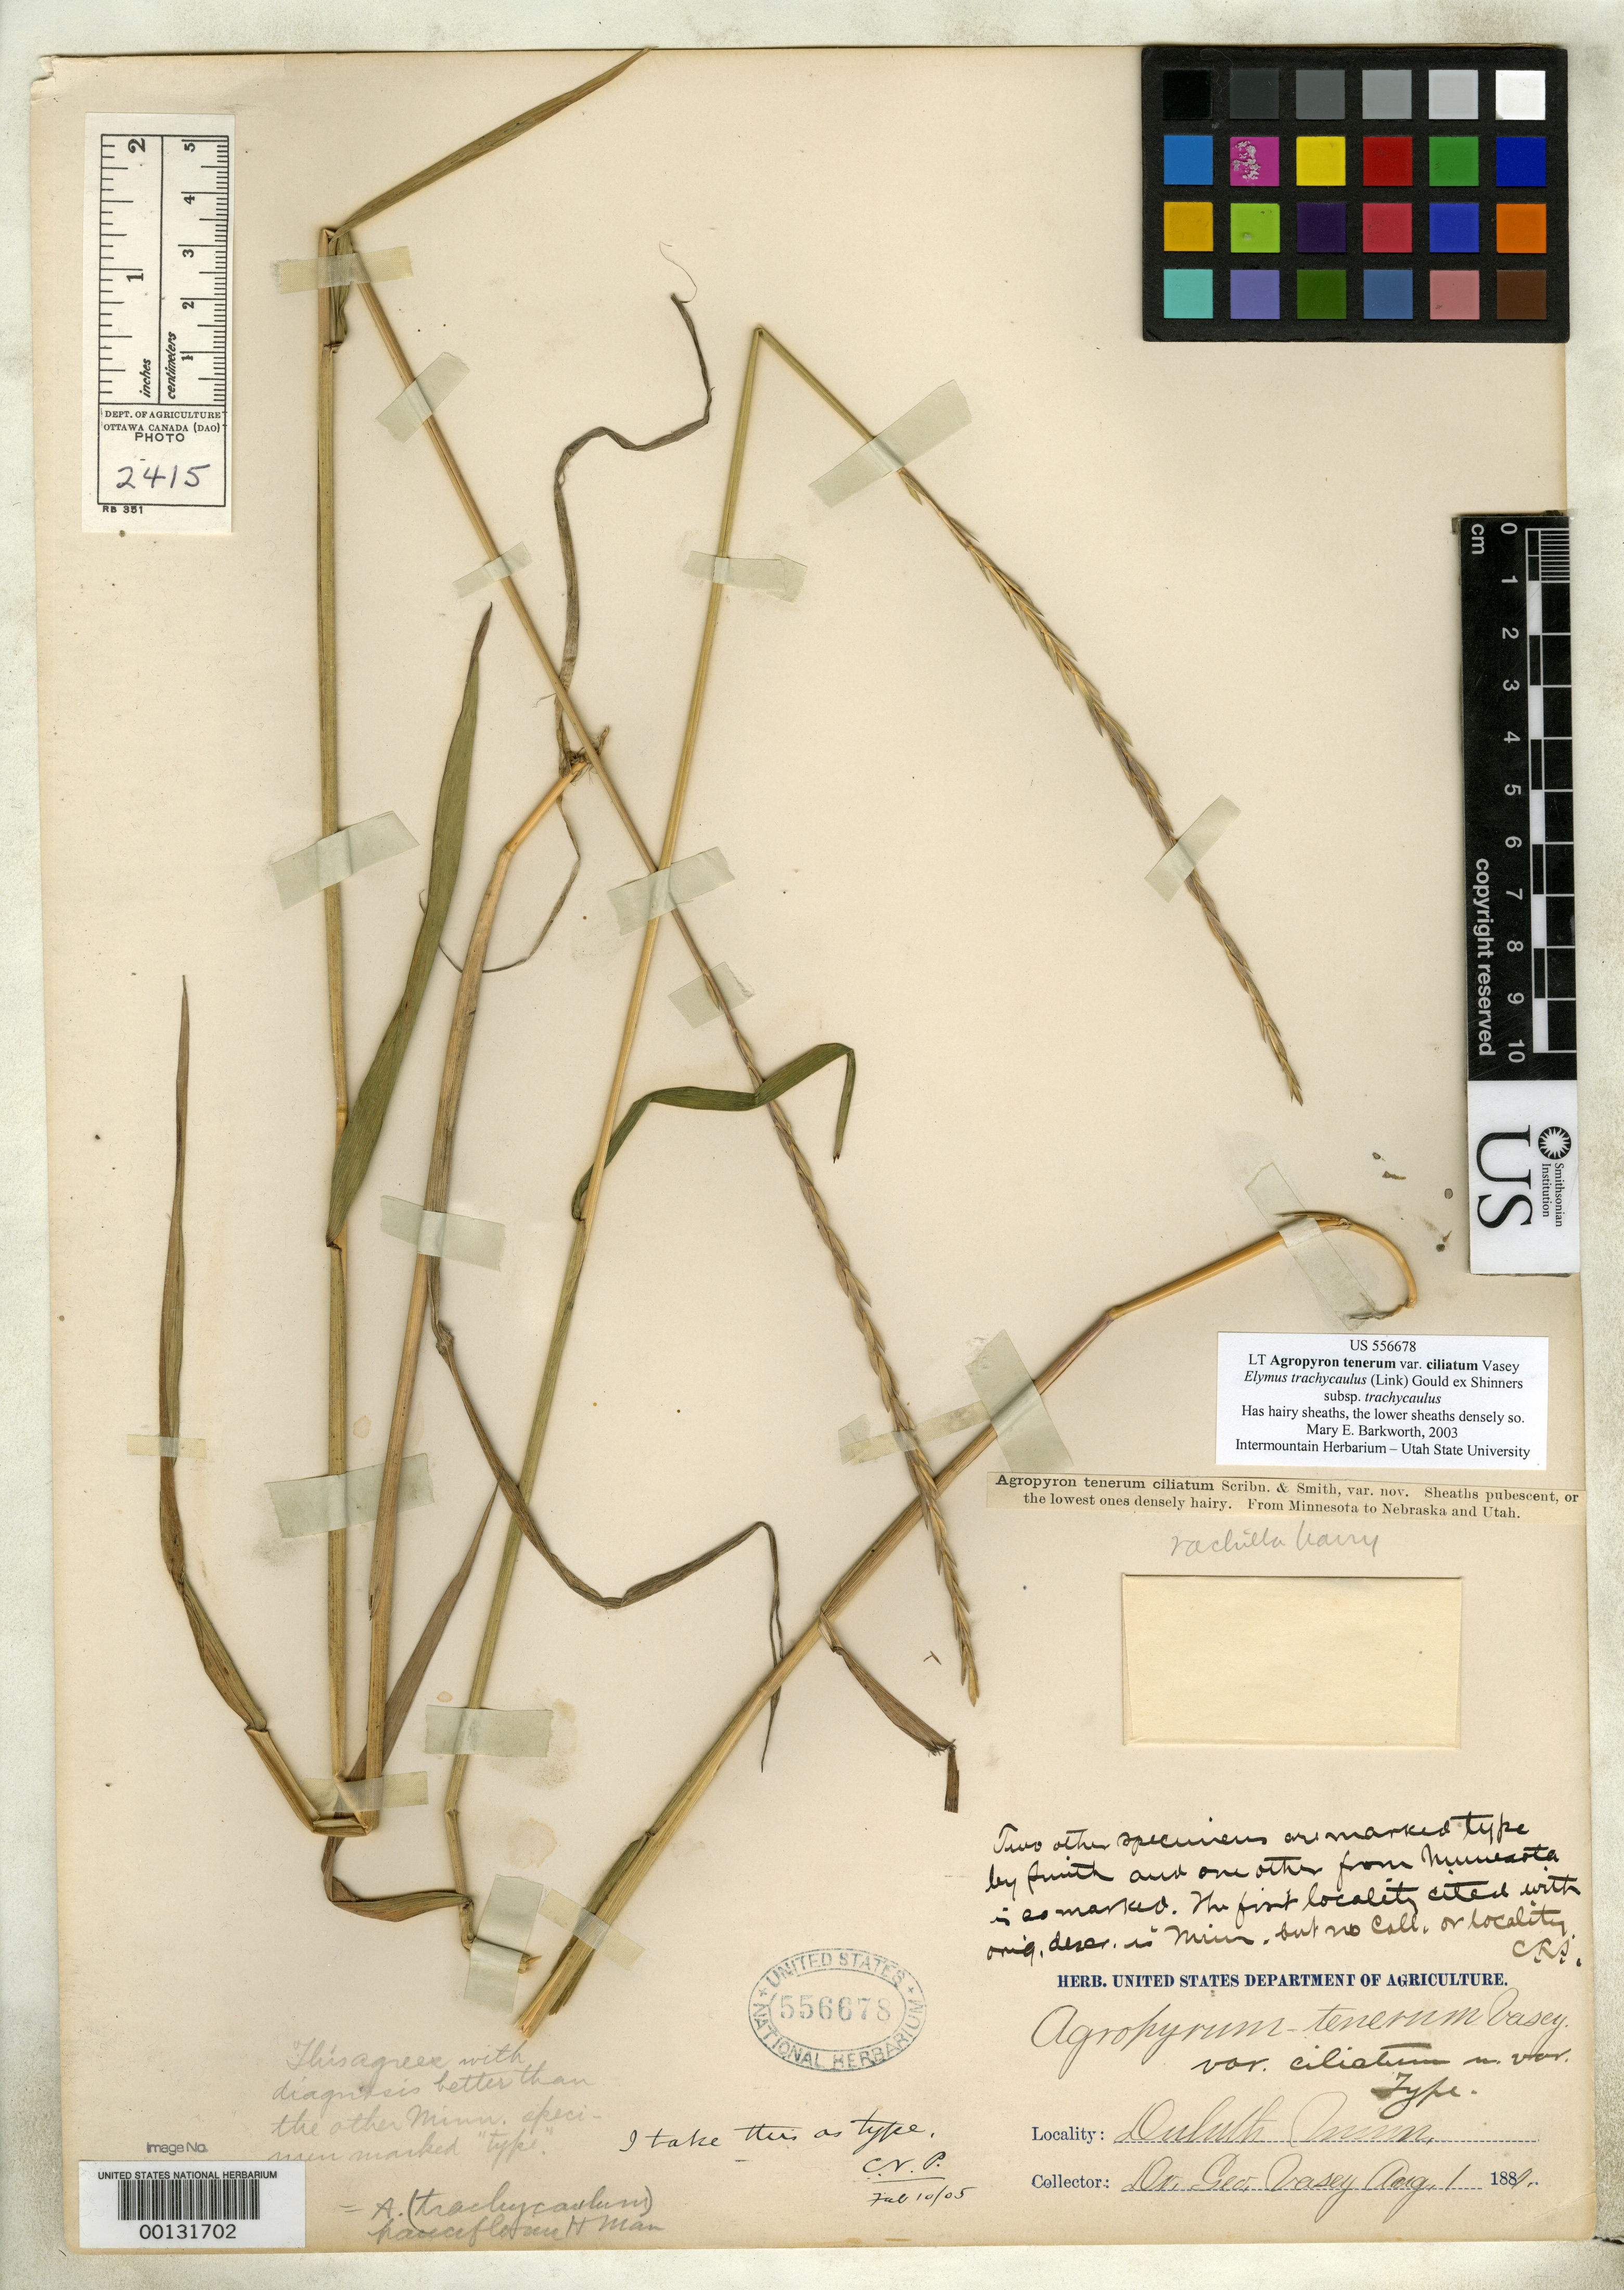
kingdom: Plantae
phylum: Tracheophyta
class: Liliopsida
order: Poales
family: Poaceae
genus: Agropyron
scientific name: Agropyron tenerum var. ciliatum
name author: Scribn. & J.G. Sm.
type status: Lectotype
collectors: G. R. Vasey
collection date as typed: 01 Aug 1881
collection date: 1881-08-01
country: United States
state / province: Minnesota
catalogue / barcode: US 556678